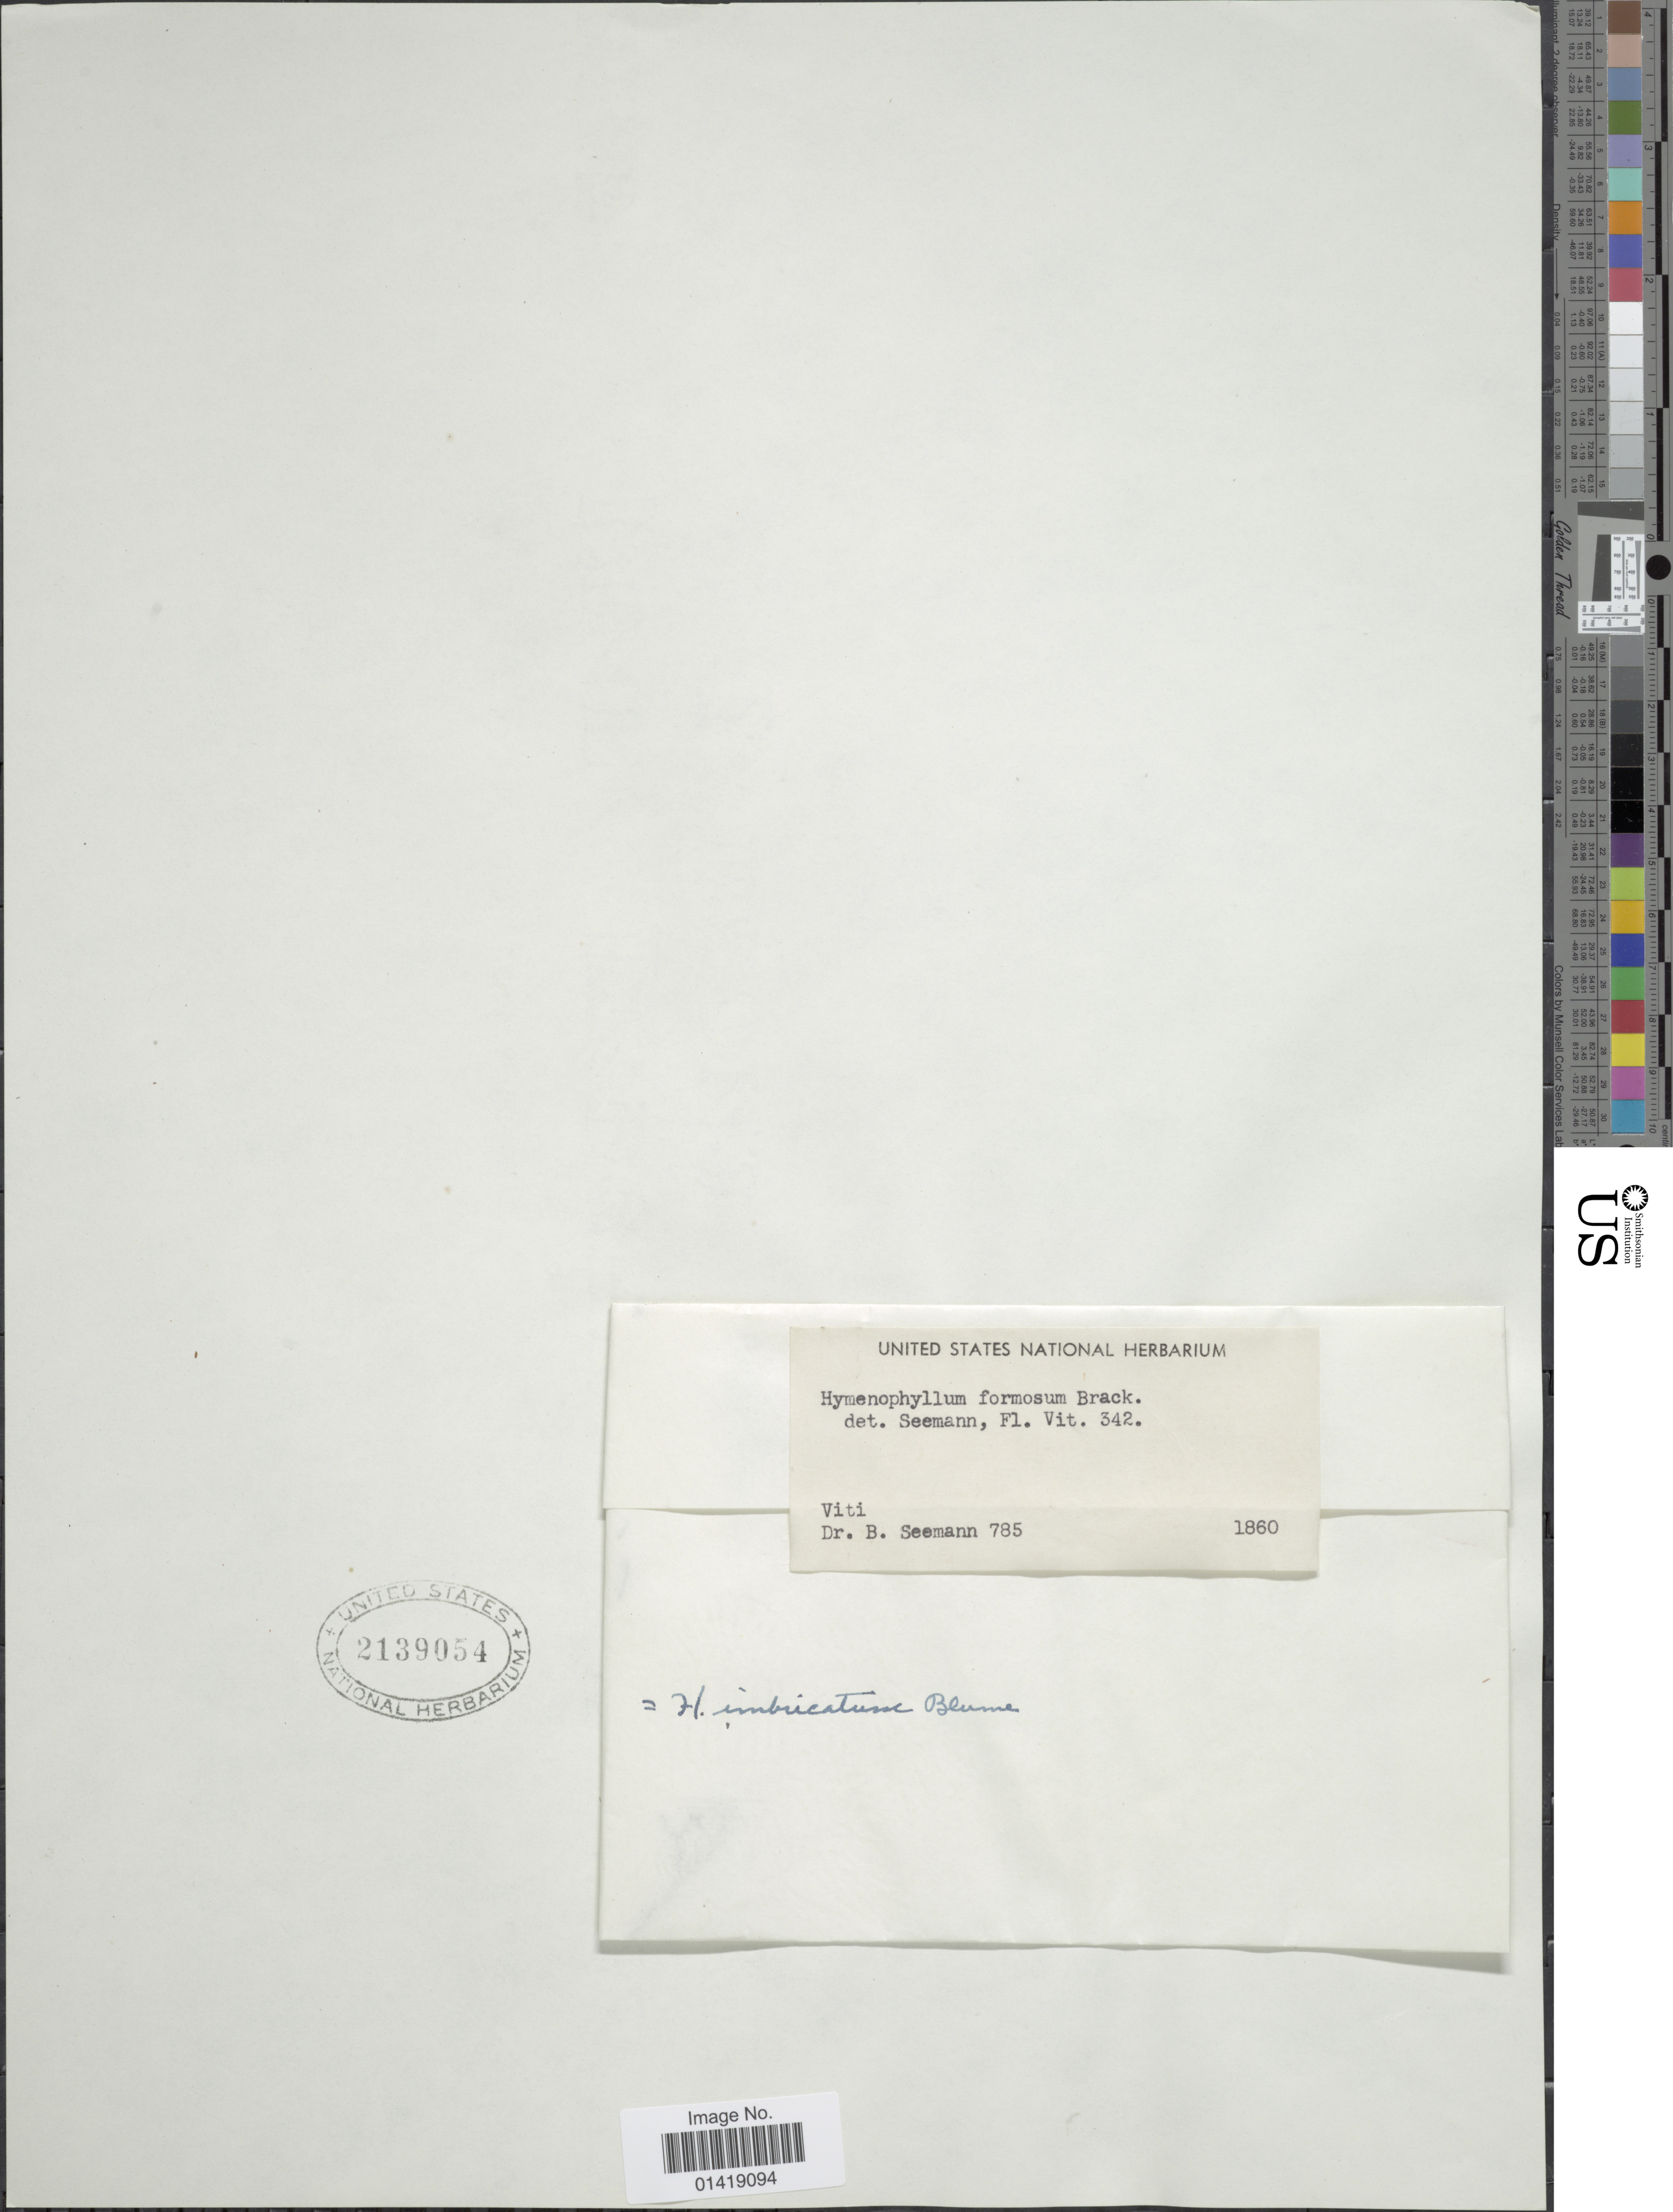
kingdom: Plantae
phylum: Tracheophyta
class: Polypodiopsida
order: Hymenophyllales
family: Hymenophyllaceae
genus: Hymenophyllum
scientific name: Hymenophyllum imbricatum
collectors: B. C. Seemann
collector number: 785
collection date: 1860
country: Fiji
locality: Viti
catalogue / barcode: US 2139054